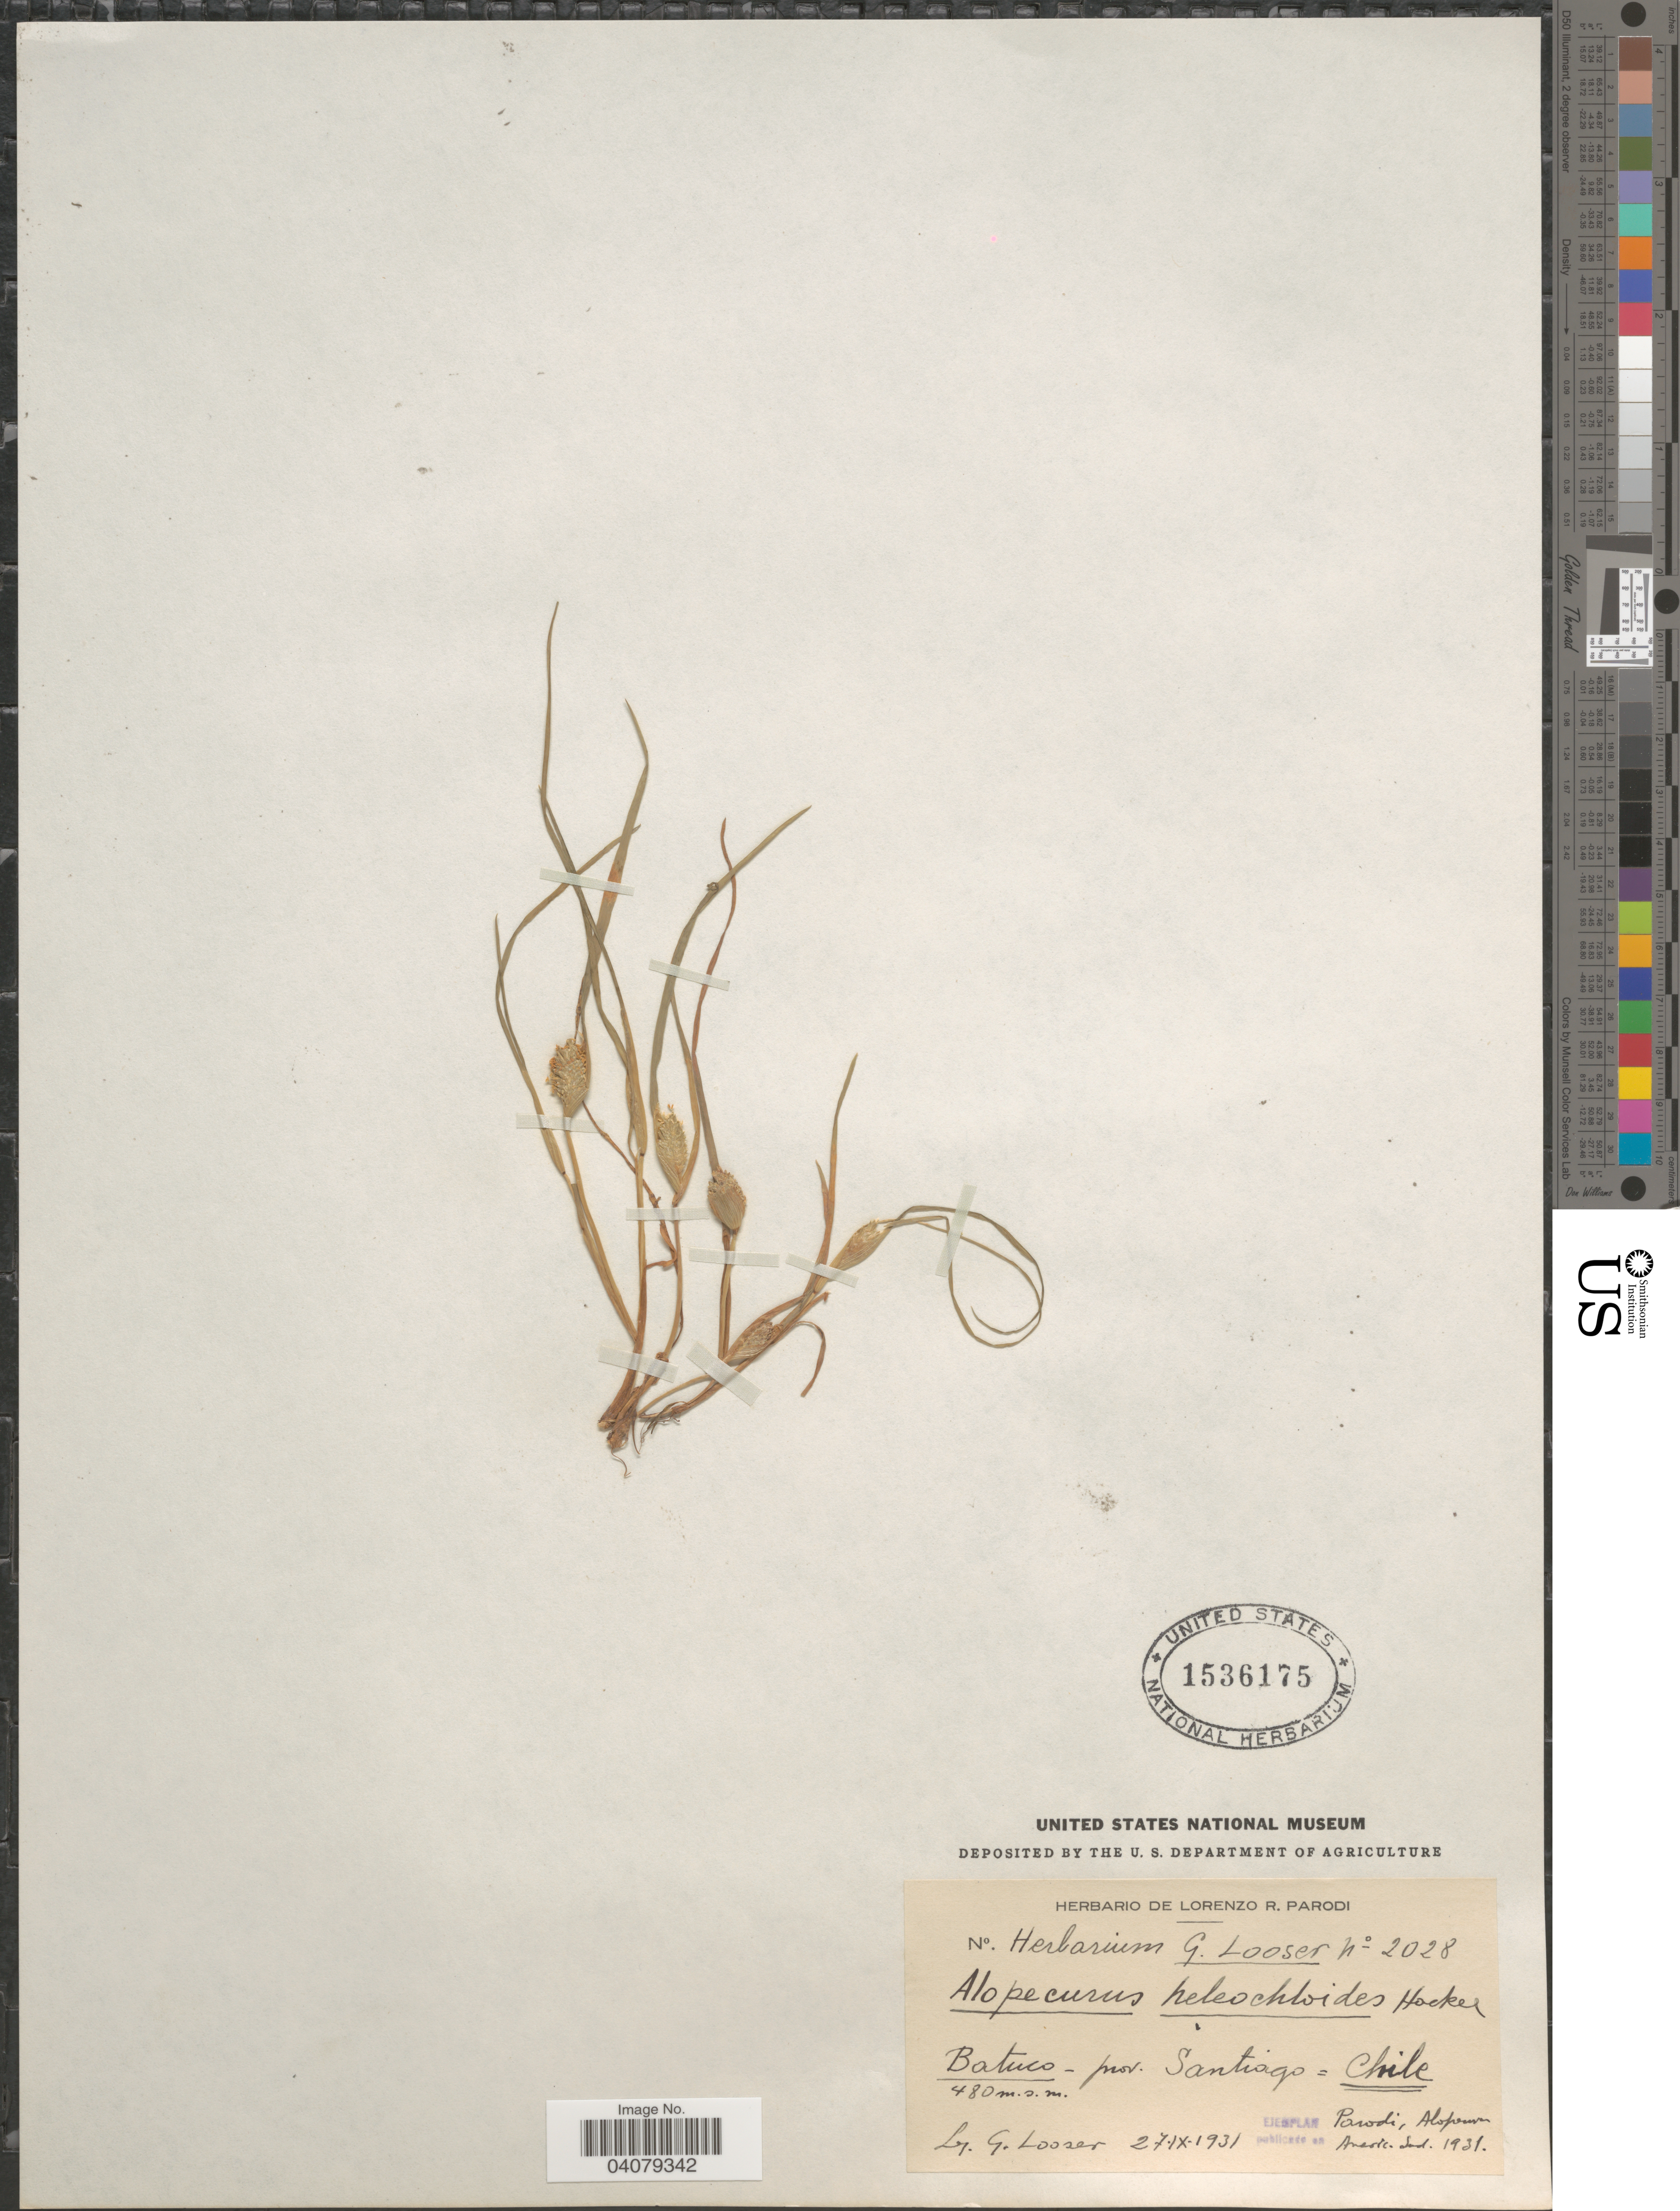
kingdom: Plantae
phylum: Tracheophyta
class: Liliopsida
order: Poales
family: Poaceae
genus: Alopecurus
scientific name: Alopecurus heleochloides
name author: Hack.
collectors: G. Looser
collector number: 2028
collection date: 1931-09-27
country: Chile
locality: Batuco - prov. Santiago.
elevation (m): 480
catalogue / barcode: US 1536175